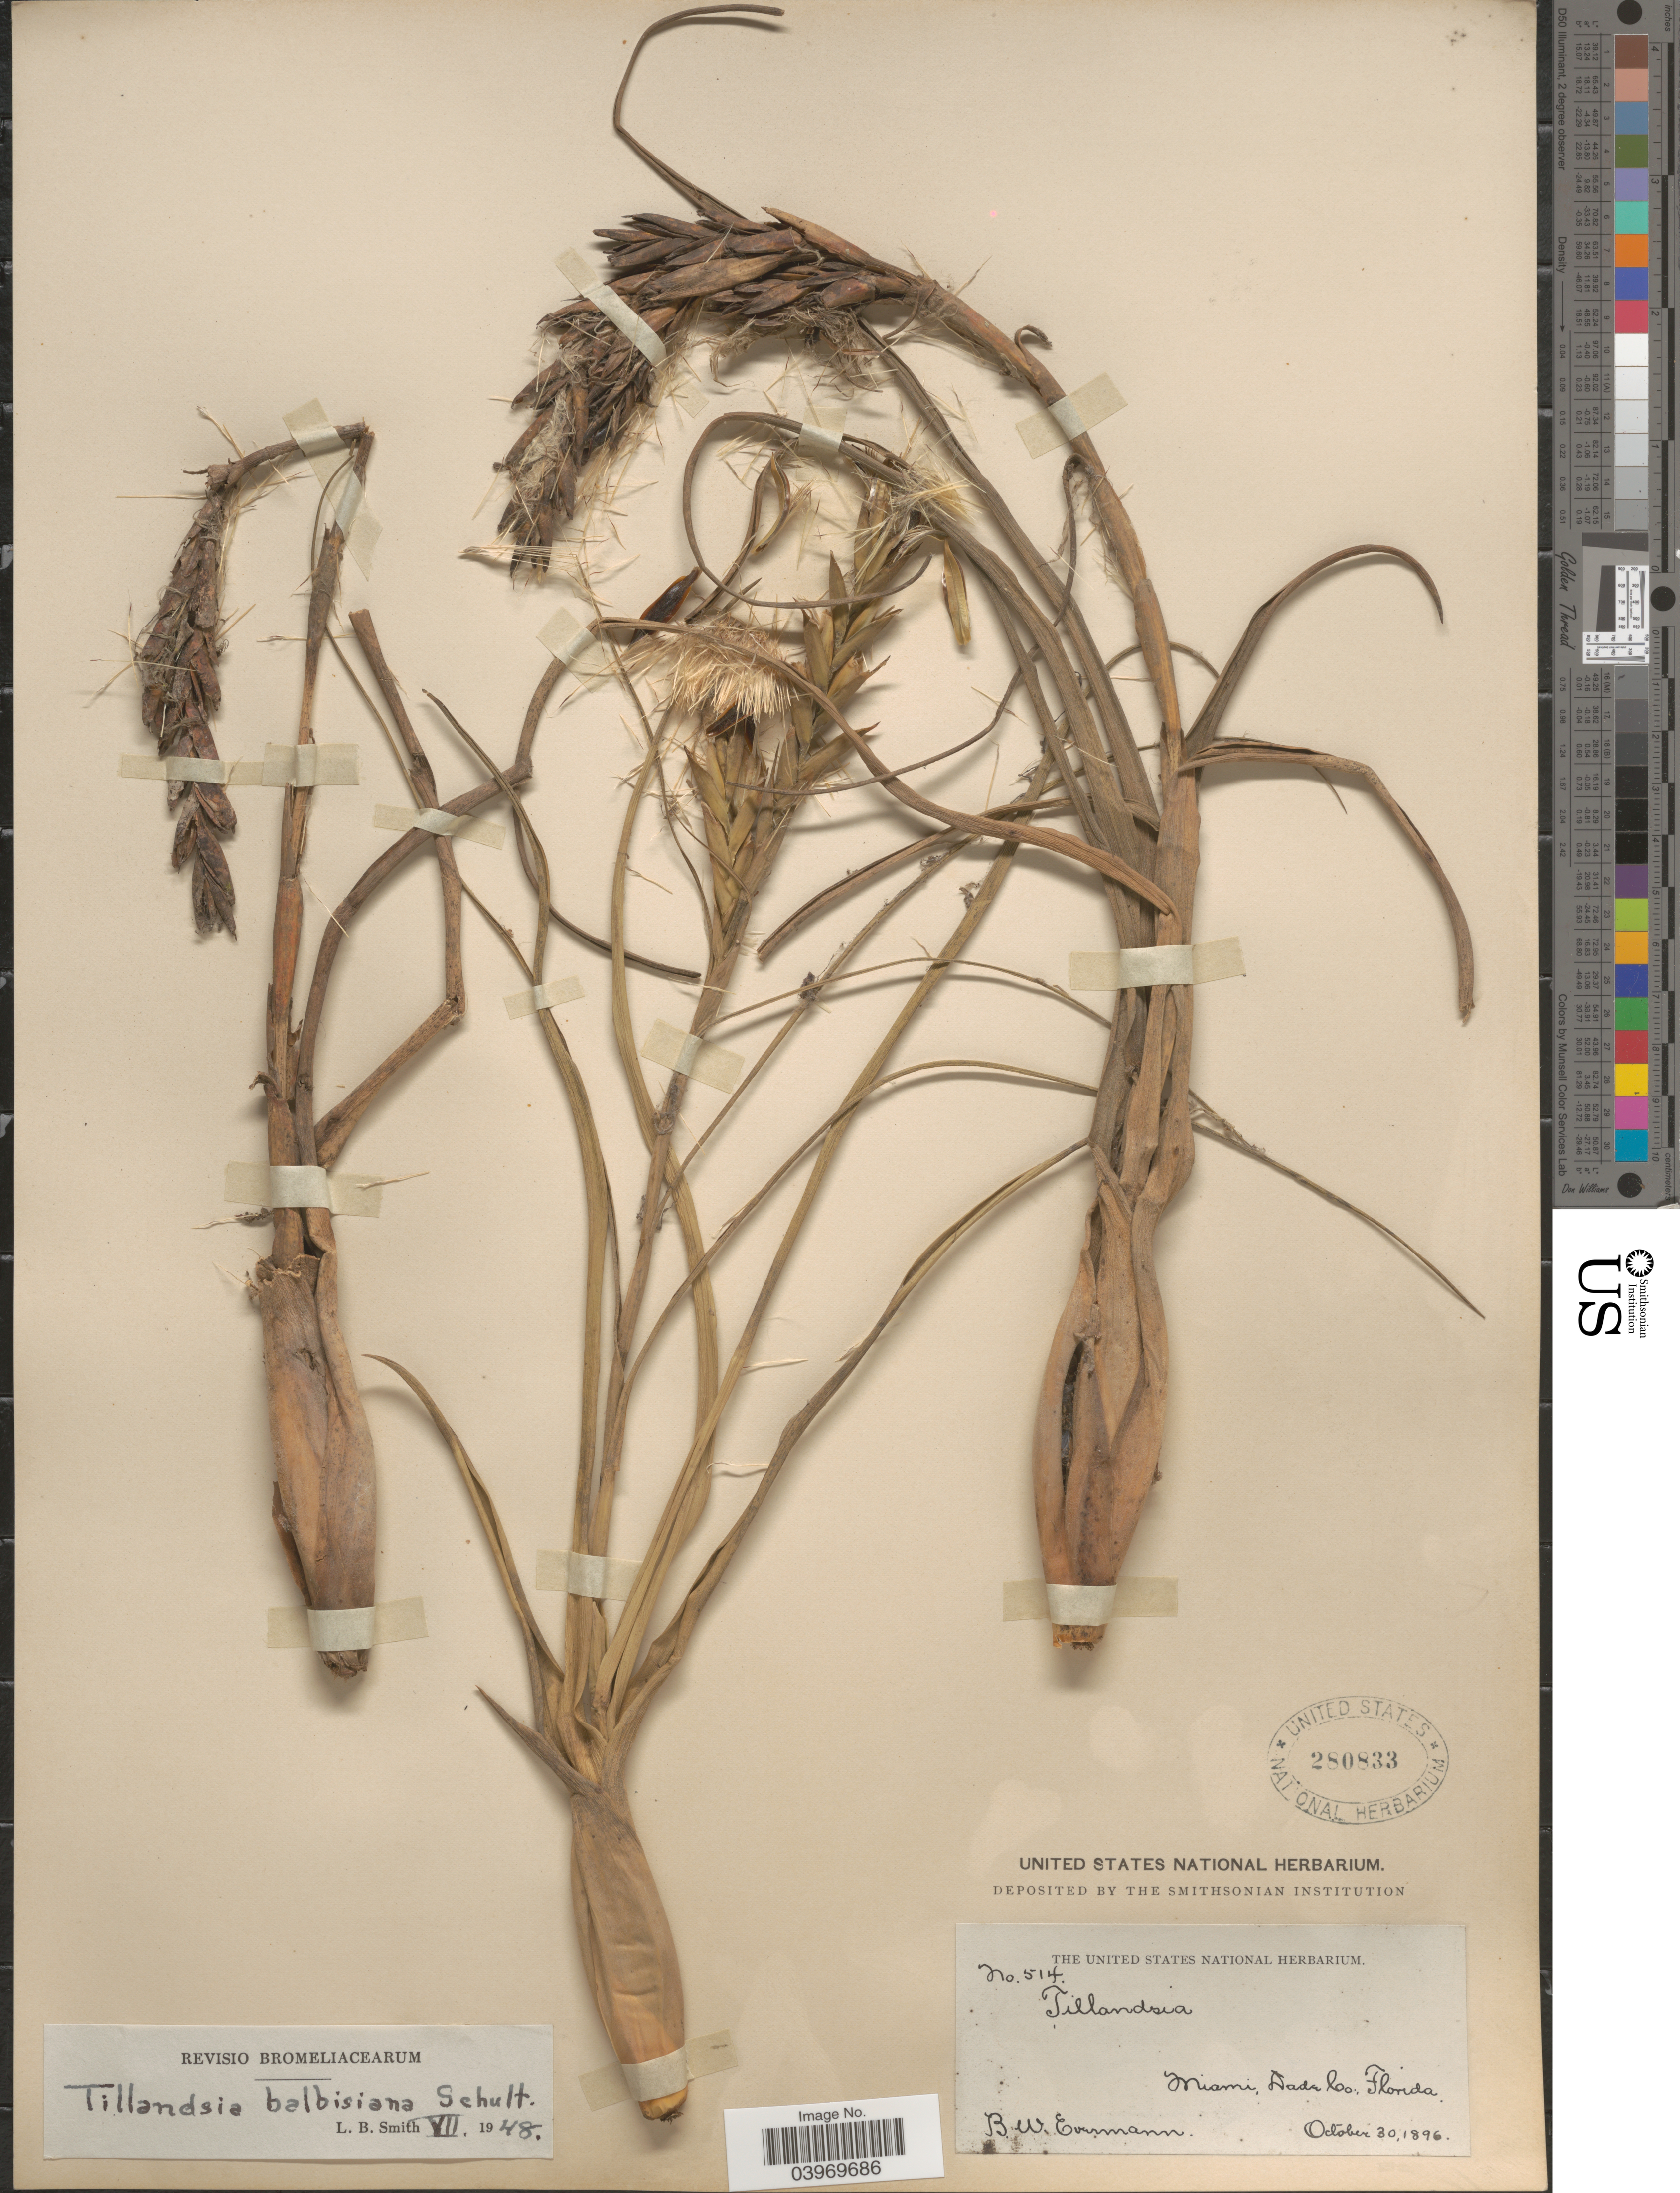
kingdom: Plantae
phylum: Tracheophyta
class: Liliopsida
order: Poales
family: Bromeliaceae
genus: Tillandsia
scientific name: Tillandsia balbisiana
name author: Schult. f.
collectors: B. W. Evermann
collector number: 514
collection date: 1896-10-30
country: United States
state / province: Florida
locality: Miami, Dade Co.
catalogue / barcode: US 280833